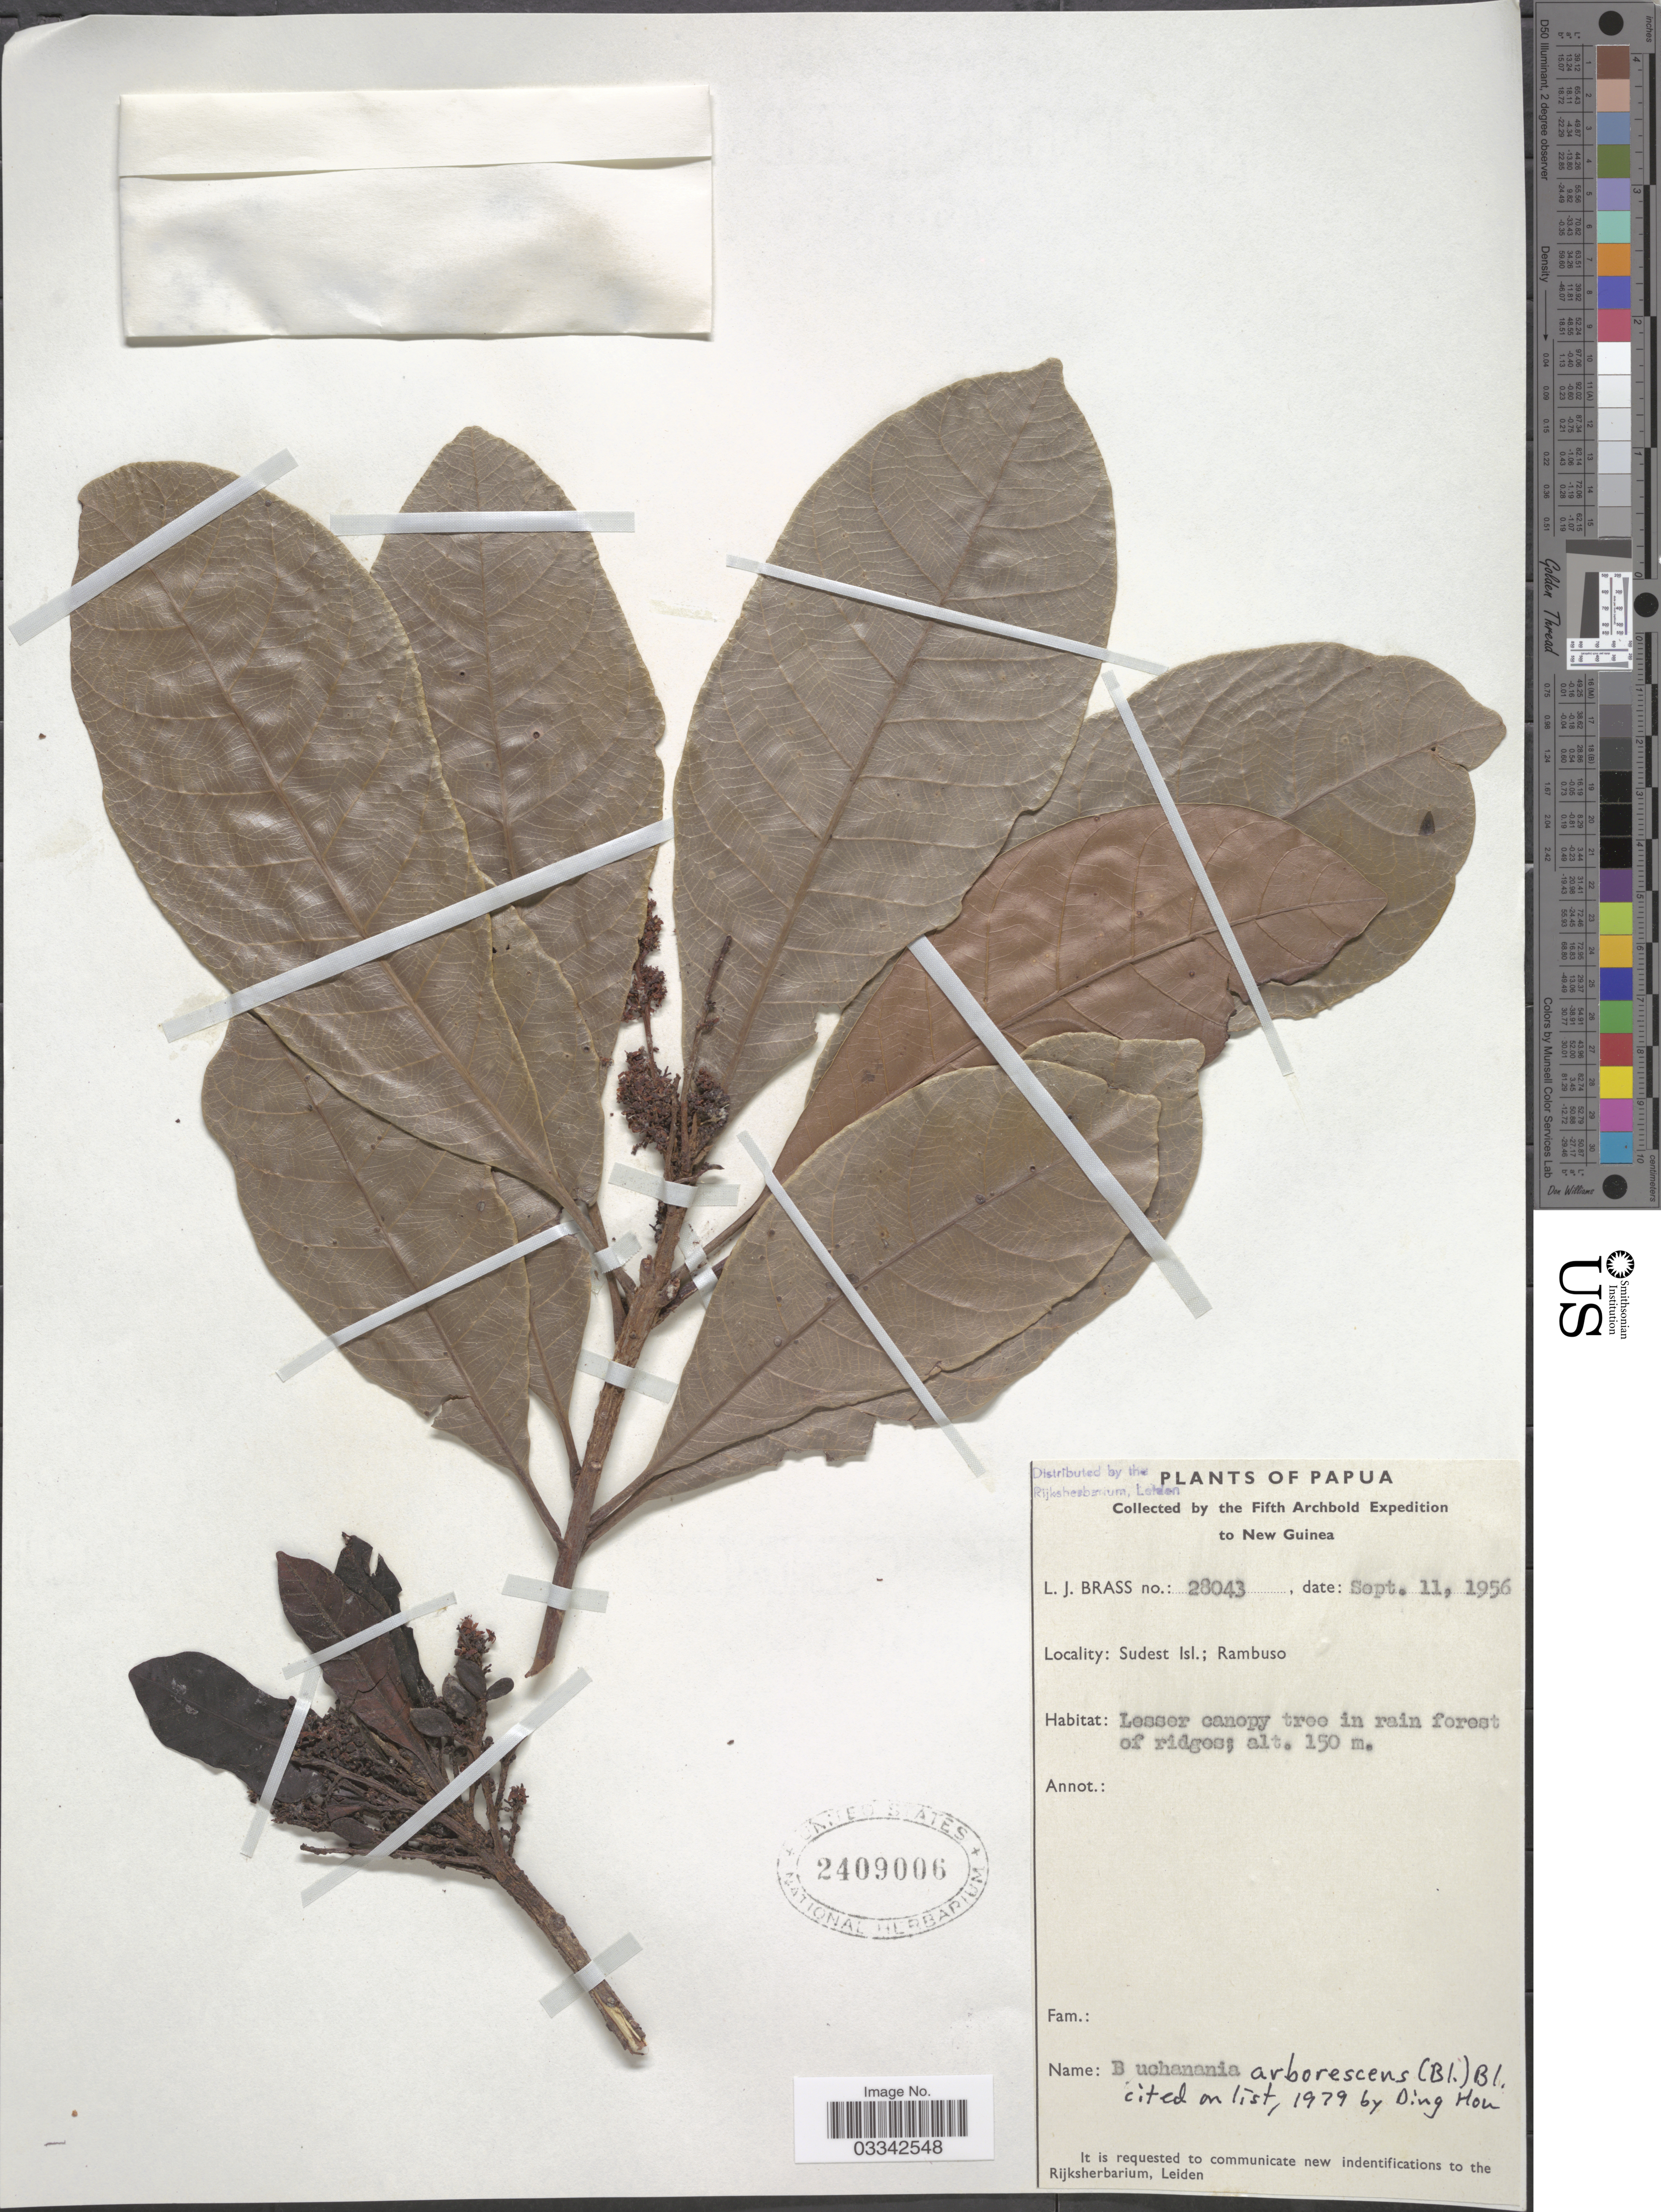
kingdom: Plantae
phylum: Tracheophyta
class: Magnoliopsida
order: Sapindales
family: Anacardiaceae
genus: Buchanania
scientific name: Buchanania arborescens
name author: (Blume) Blume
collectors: L. J. Brass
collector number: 28043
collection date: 1956-09-11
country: Papua New Guinea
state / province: Milne Bay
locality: New Guinea. Sudest Isl.; Rambuso.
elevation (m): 150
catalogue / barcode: US 2409006